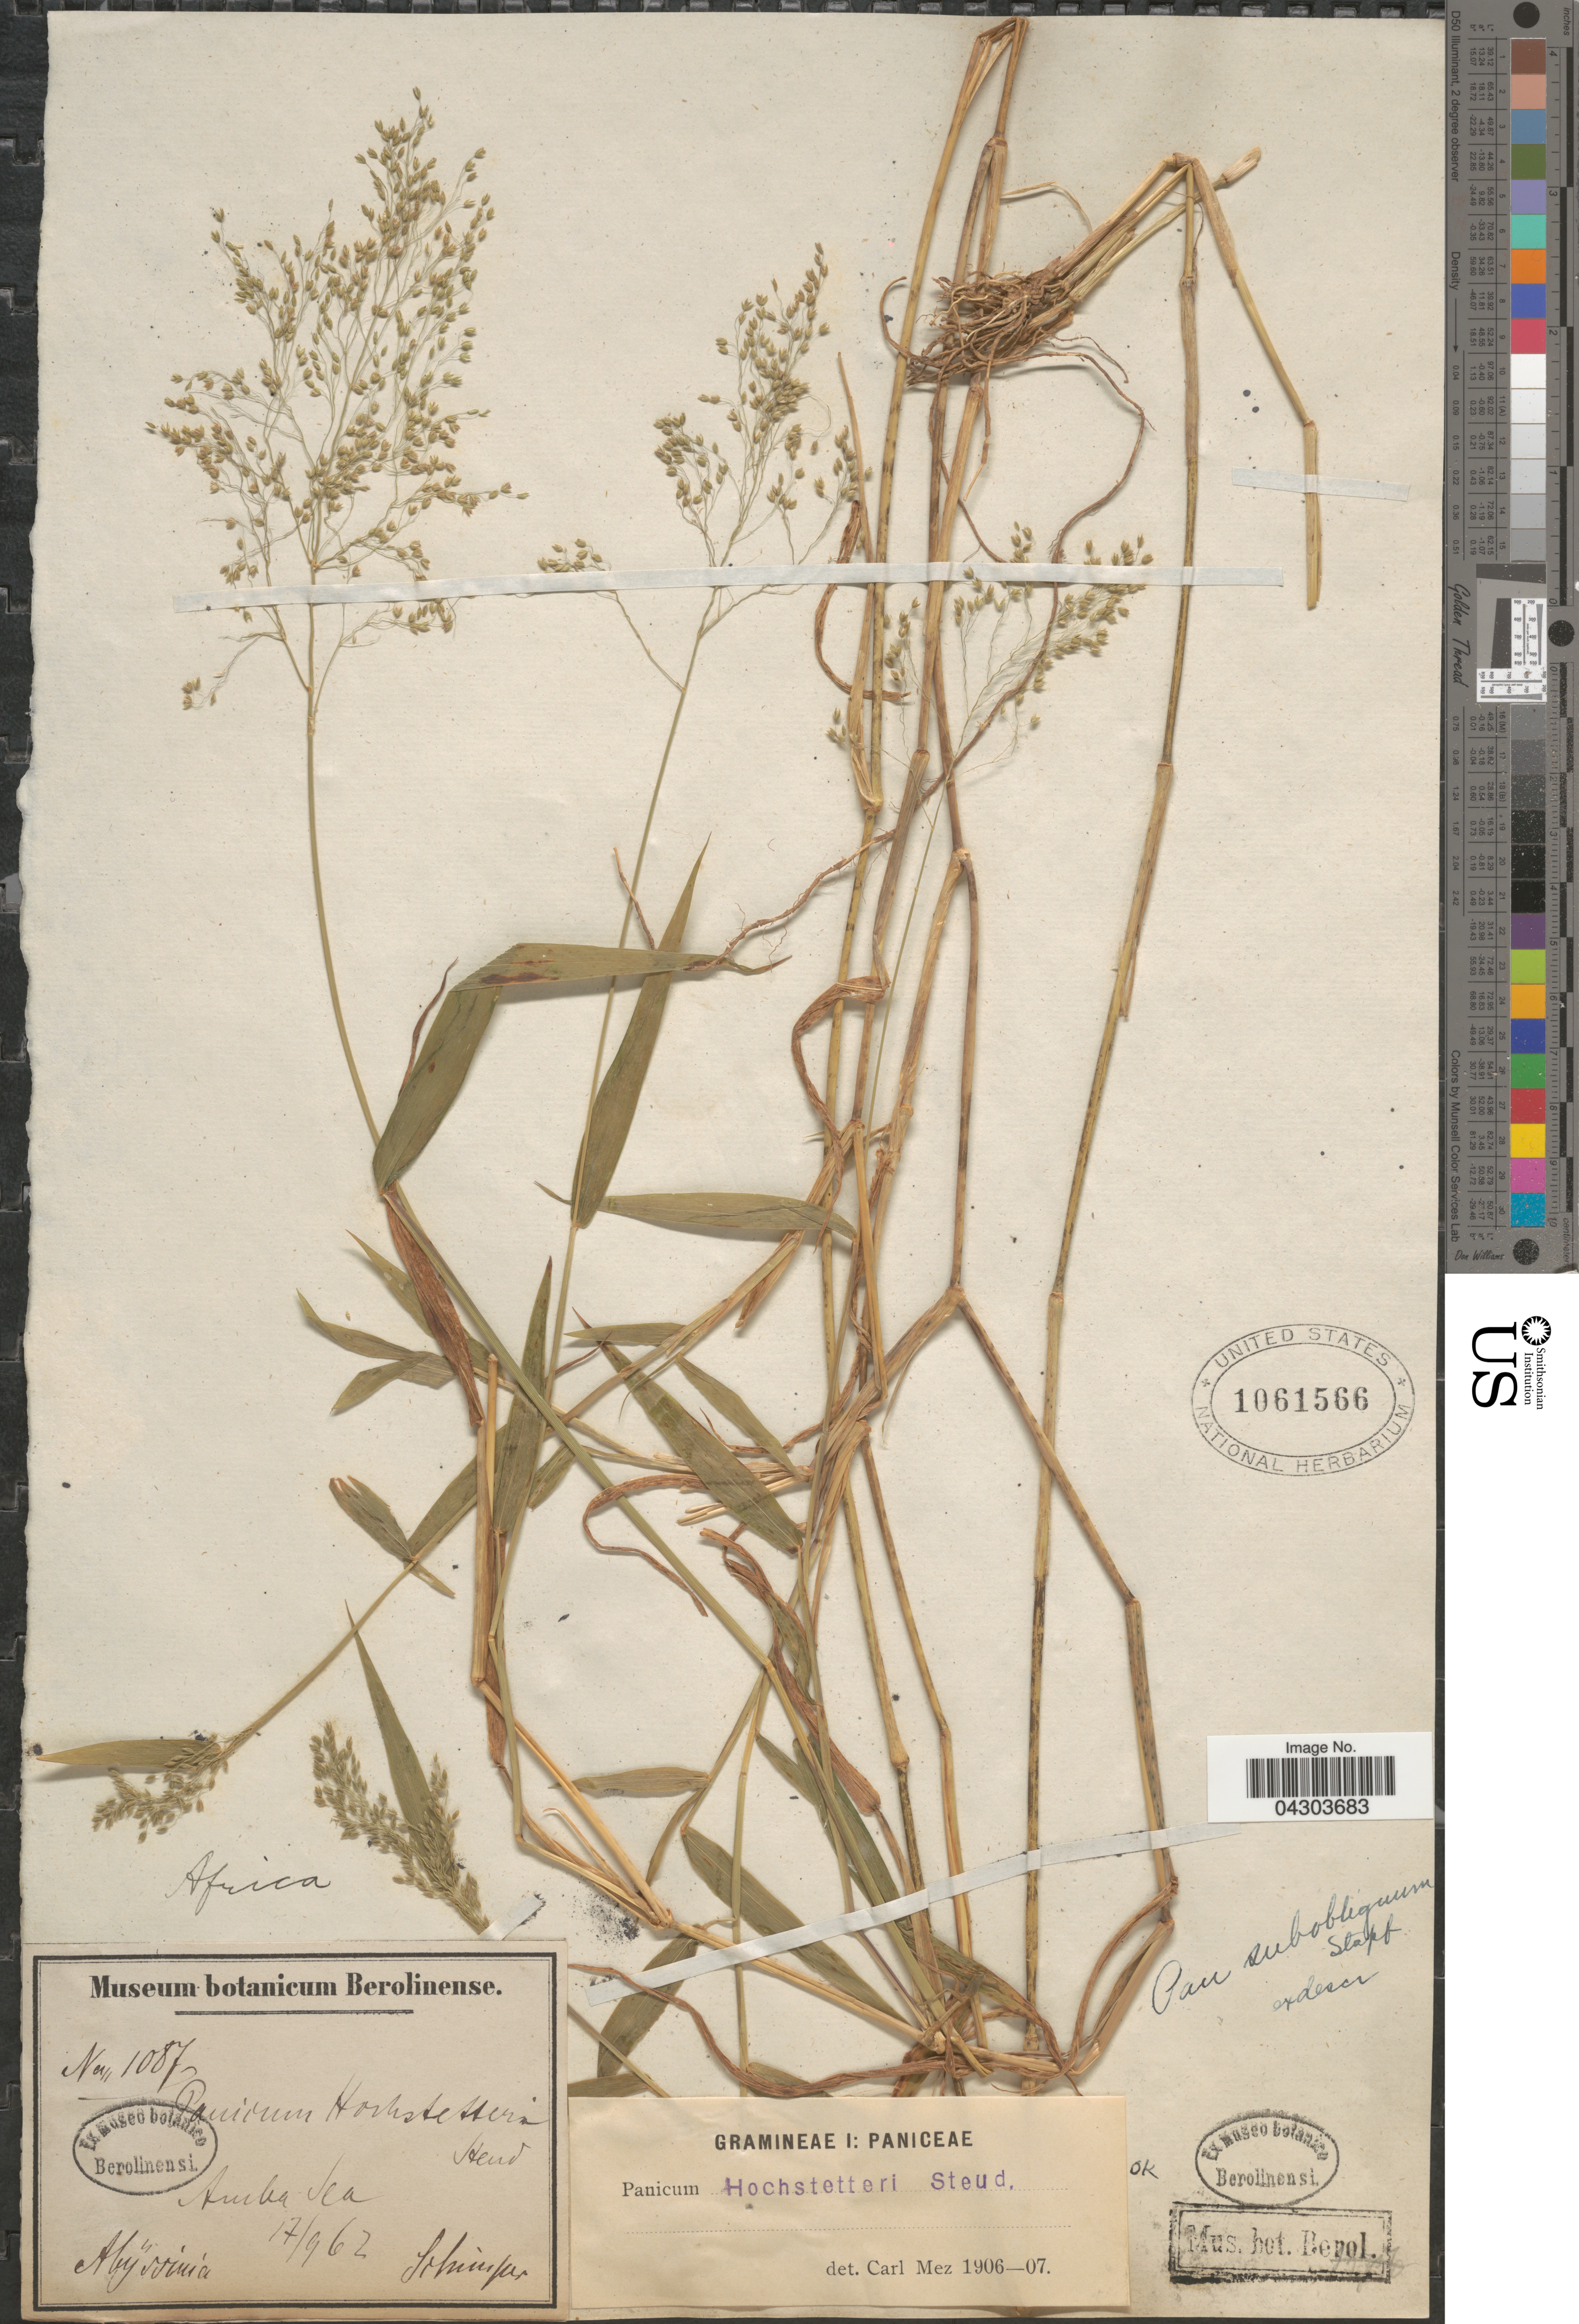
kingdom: Plantae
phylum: Tracheophyta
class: Liliopsida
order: Poales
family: Poaceae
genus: Panicum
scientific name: Panicum hochstetteri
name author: Steud.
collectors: -. Schimper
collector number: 1087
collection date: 1962-07-01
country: Ethiopia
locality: Amba Sea. Abyssinia.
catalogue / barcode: US 1061566